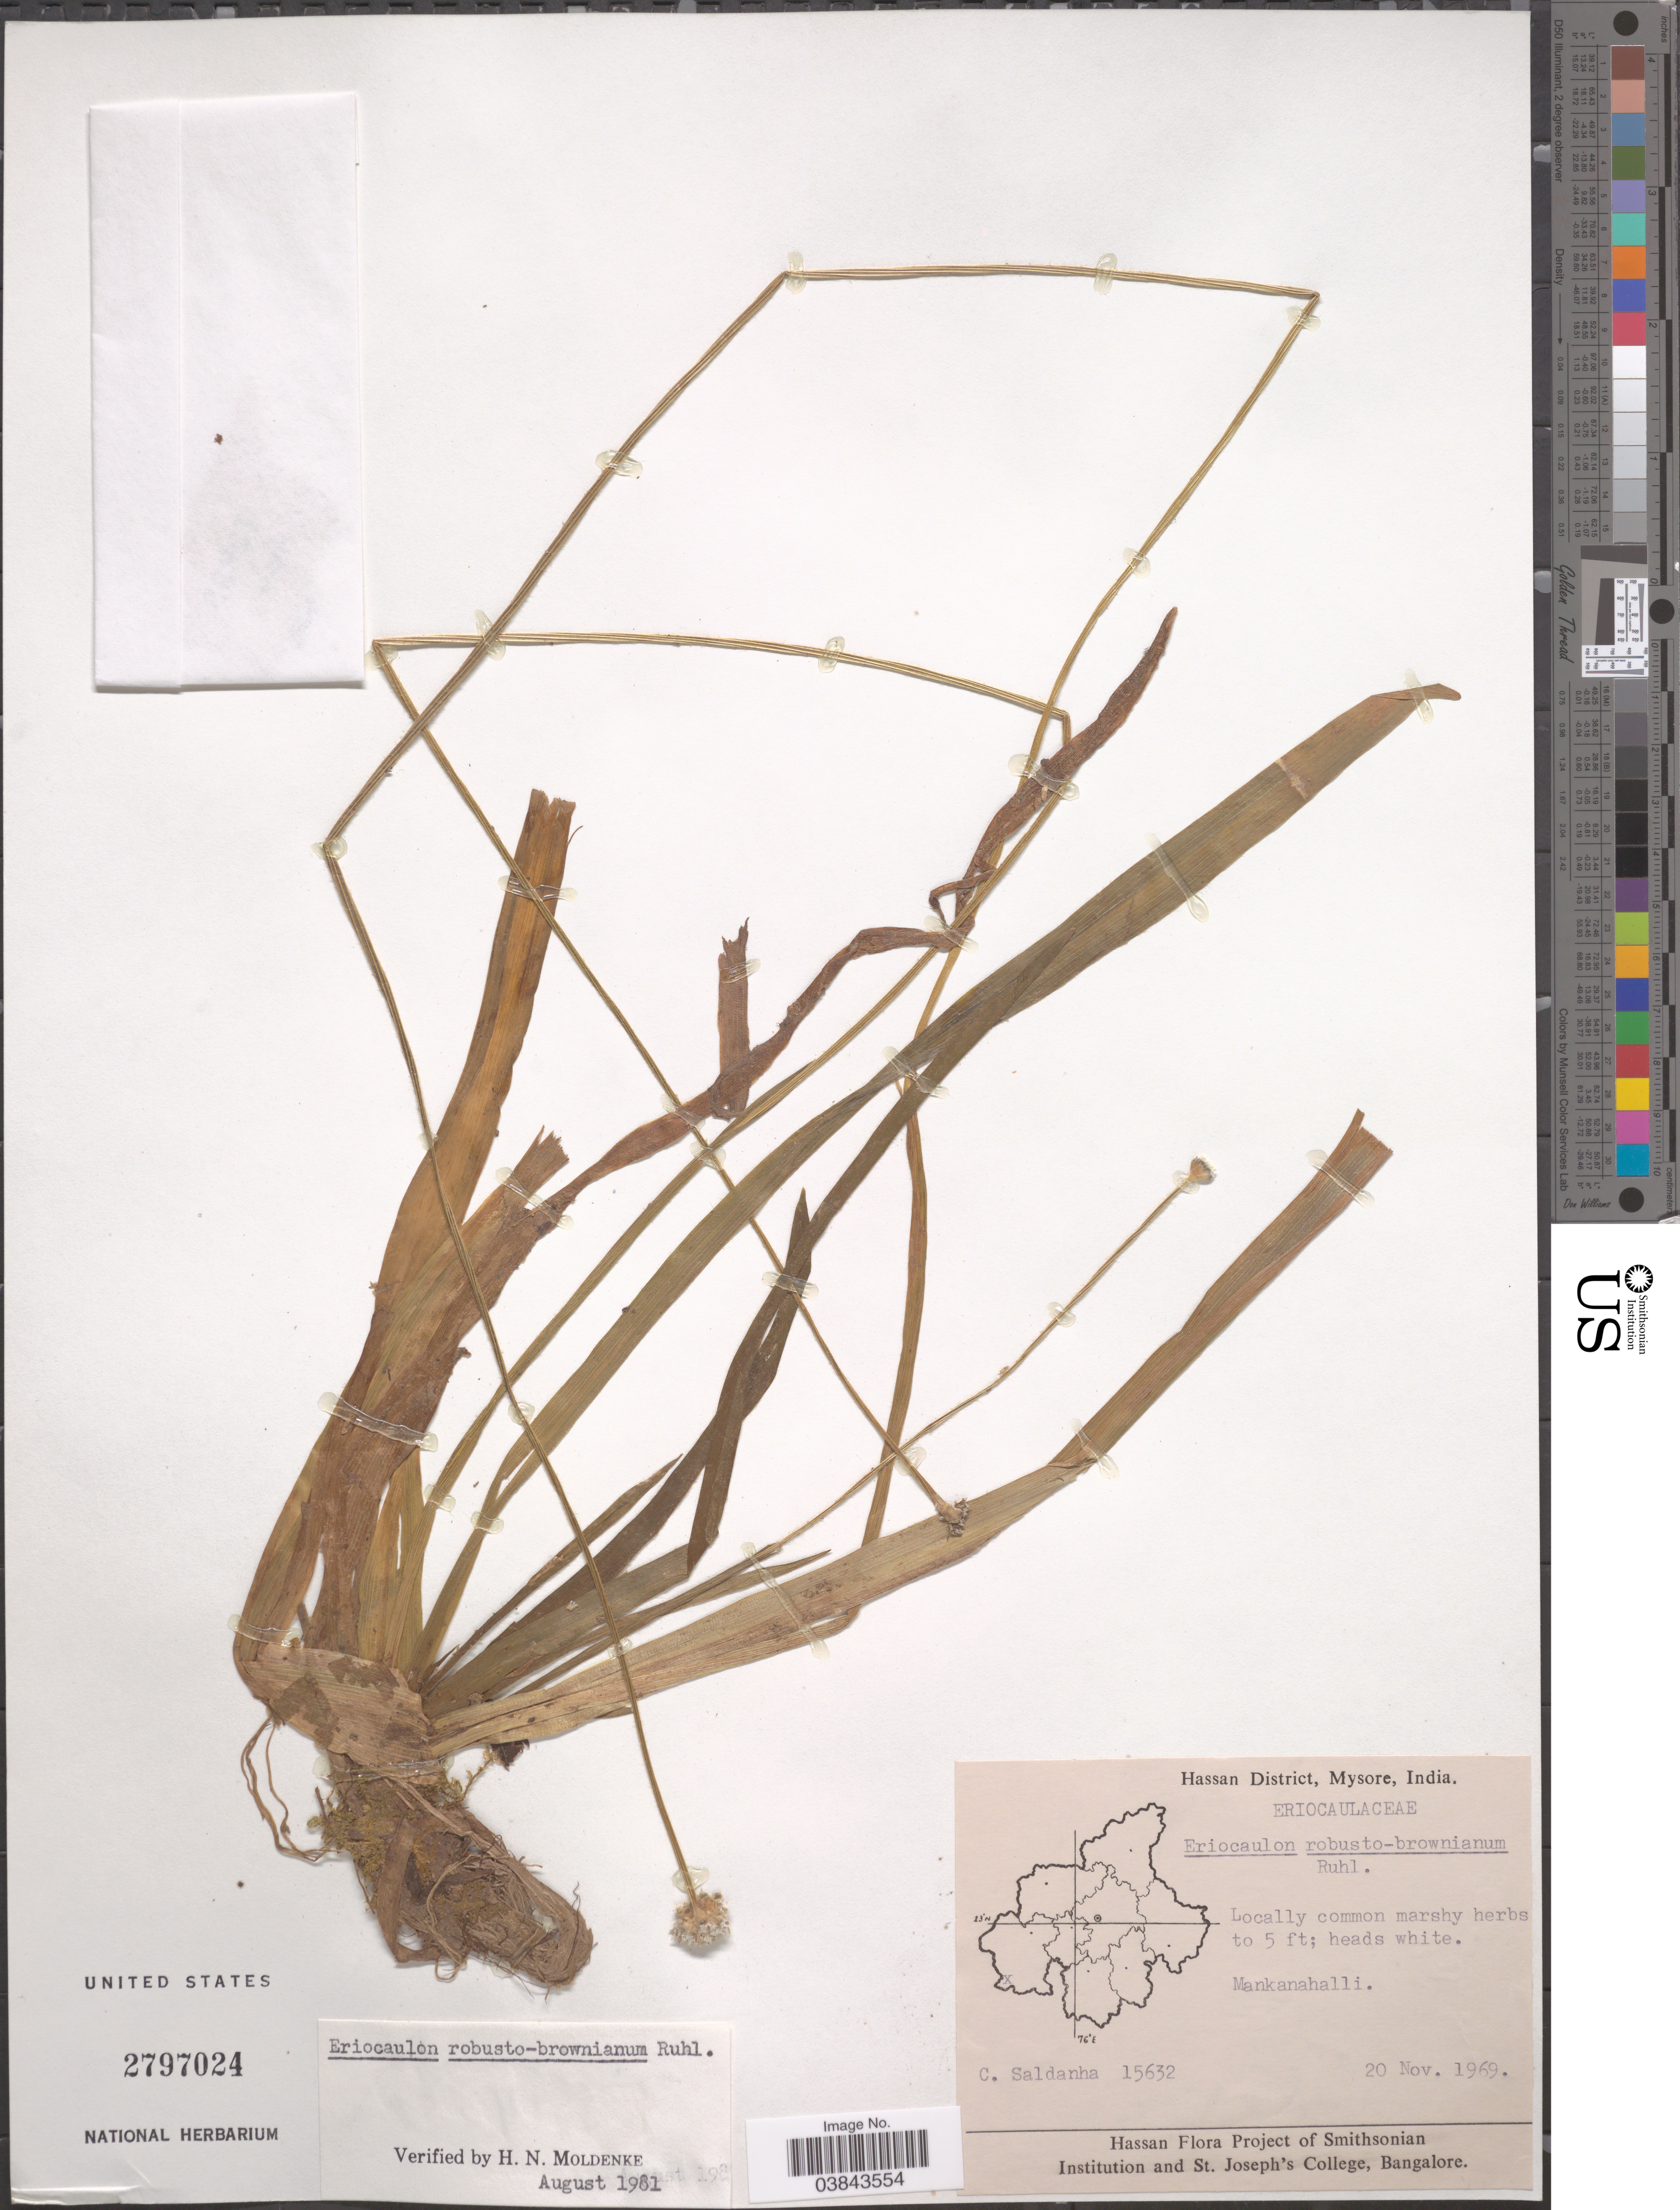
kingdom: Plantae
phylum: Tracheophyta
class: Liliopsida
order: Poales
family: Eriocaulaceae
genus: Eriocaulon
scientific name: Eriocaulon robustobrownianum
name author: Ruhland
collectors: C. Saldanha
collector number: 15632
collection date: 1969-11-20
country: India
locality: Hassan District, Mysore. Mankanahalli.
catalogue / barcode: US 2797024